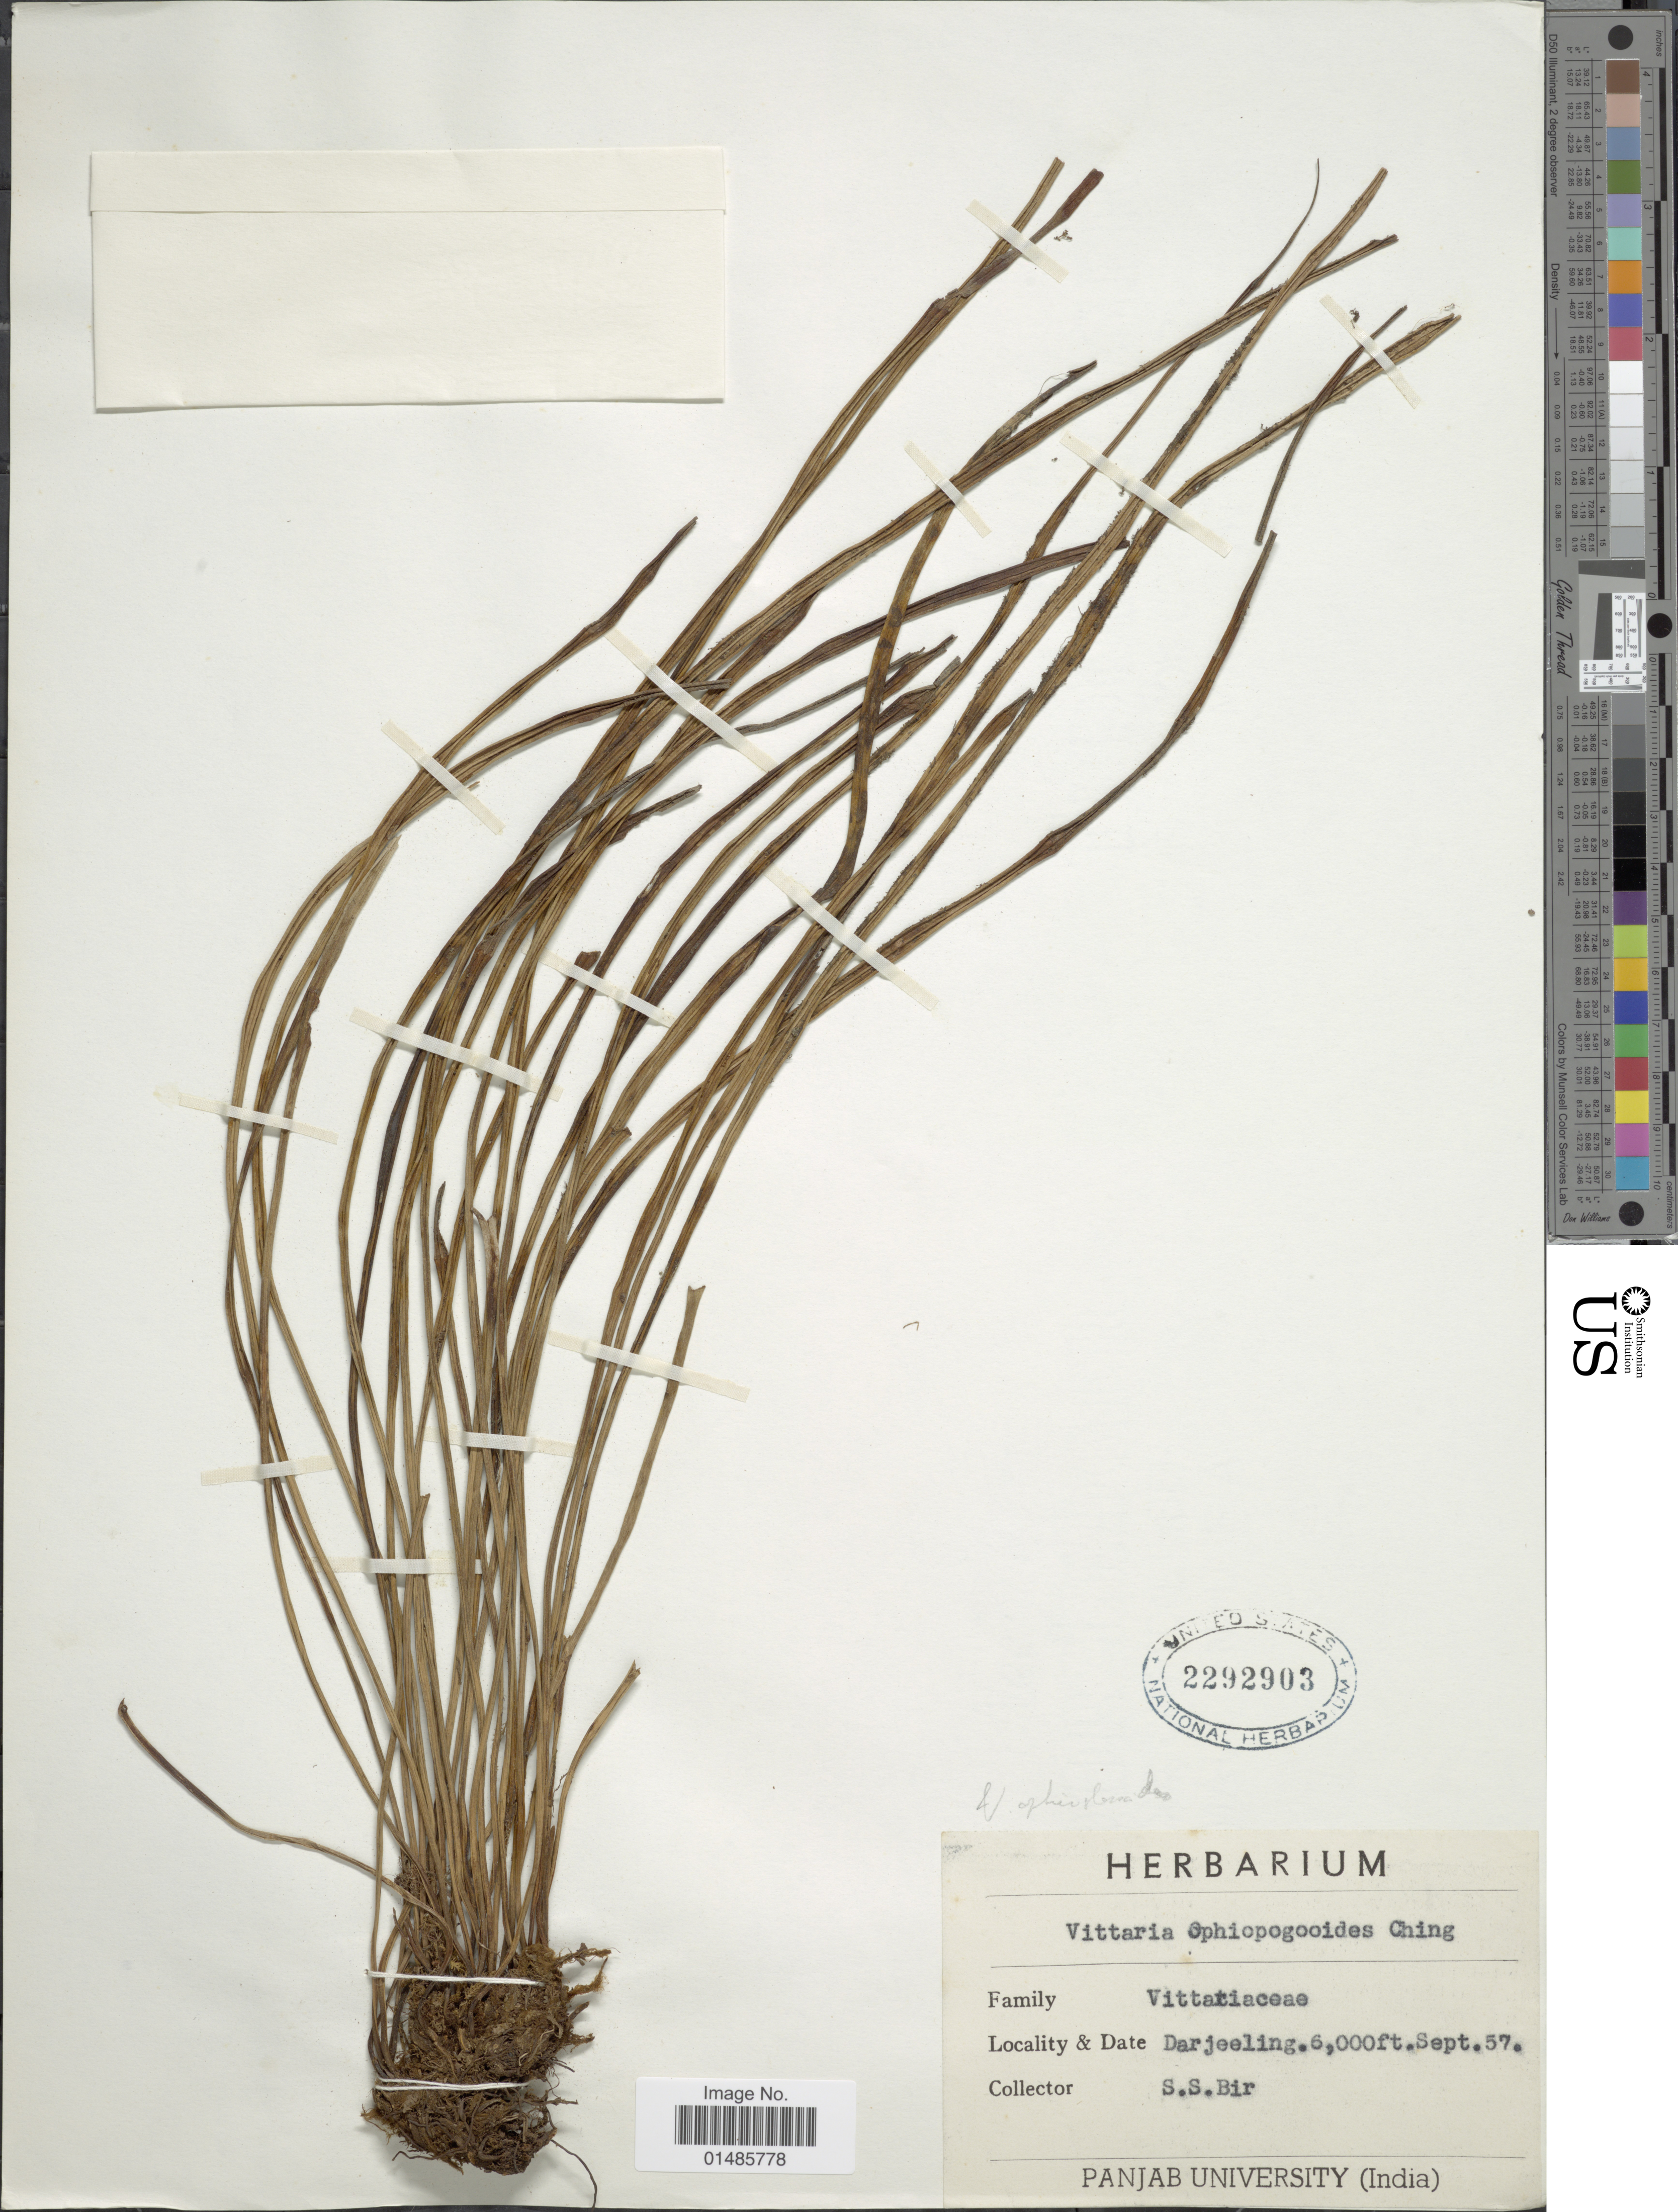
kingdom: Plantae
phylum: Tracheophyta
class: Polypodiopsida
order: Polypodiales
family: Pteridaceae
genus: Haplopteris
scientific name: Haplopteris ophiopogonoides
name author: (Ching)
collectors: S. S. Bir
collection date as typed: Transcribed d/m/y: /9/57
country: India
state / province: West Bengal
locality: Darjeeling.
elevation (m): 1829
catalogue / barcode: US 2292903